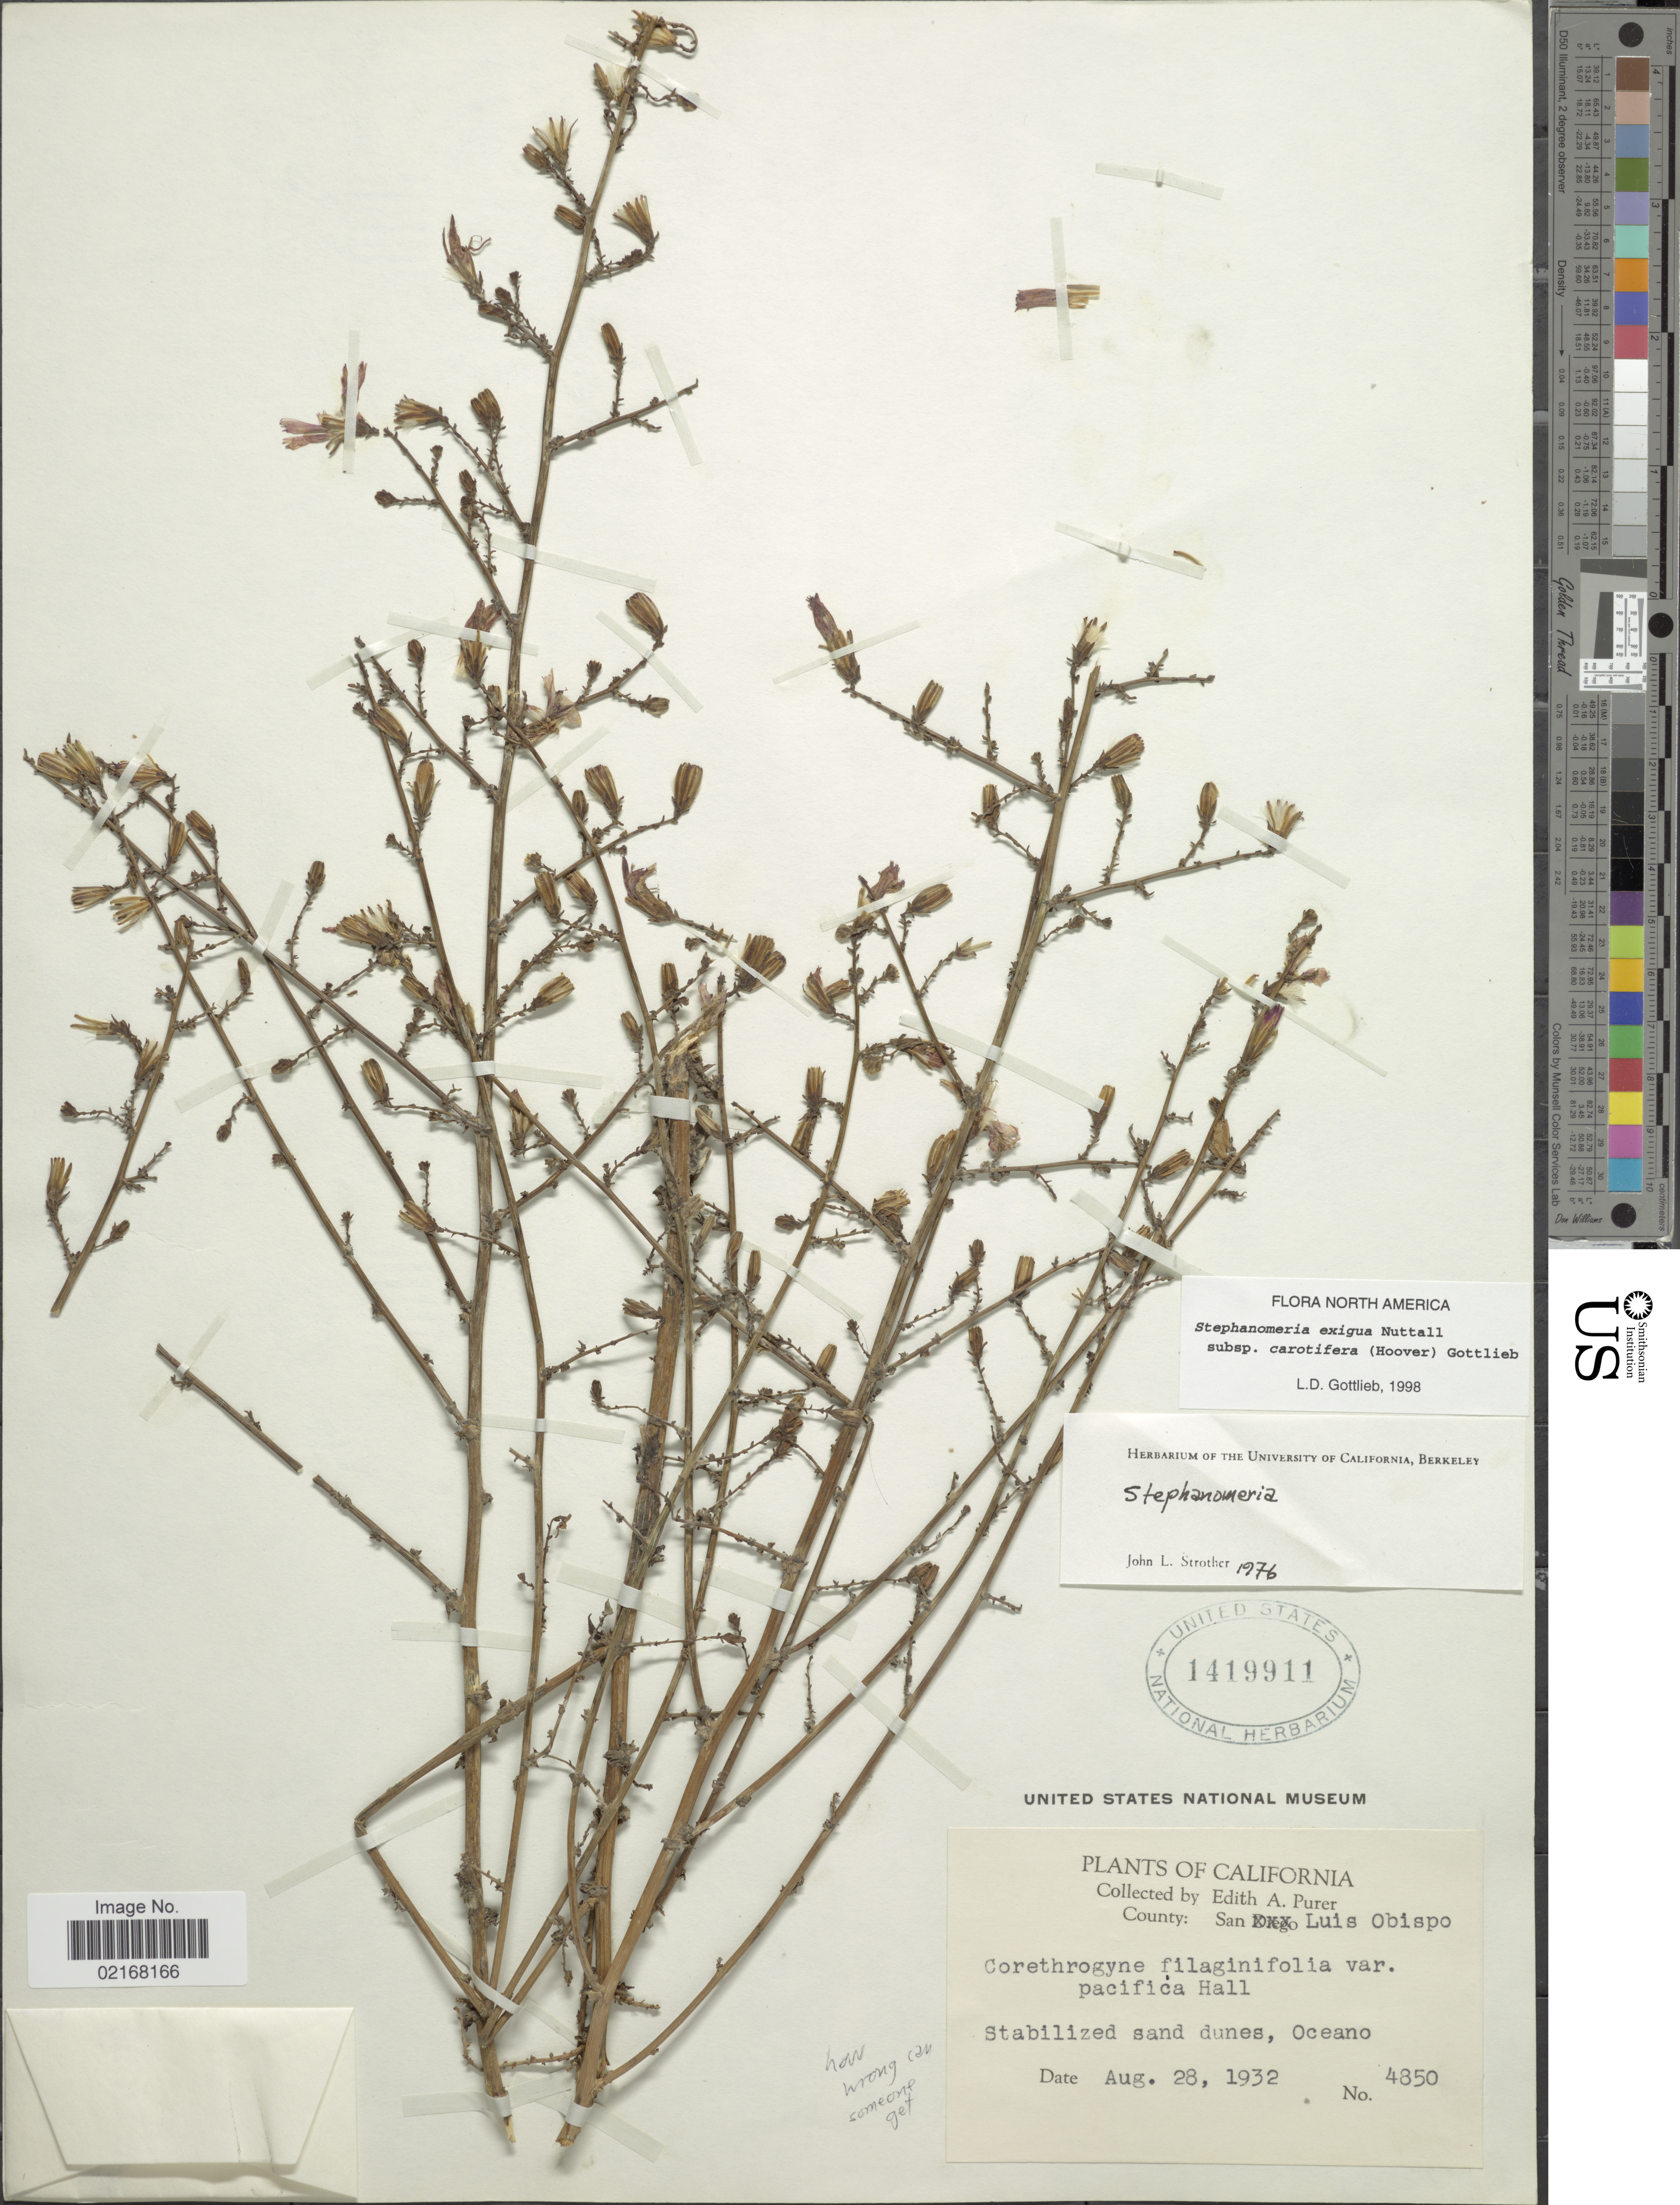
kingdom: Plantae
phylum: Tracheophyta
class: Magnoliopsida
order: Asterales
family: Asteraceae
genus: Stephanomeria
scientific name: Stephanomeria exigua subsp. carotifera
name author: (Hoover) Gottlieb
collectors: E. Purer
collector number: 4850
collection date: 1932-08-28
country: United States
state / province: California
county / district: San Luis Obispo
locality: County: San Luis Obispo. Stabilized sand dunes, Oceano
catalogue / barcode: US 1419911